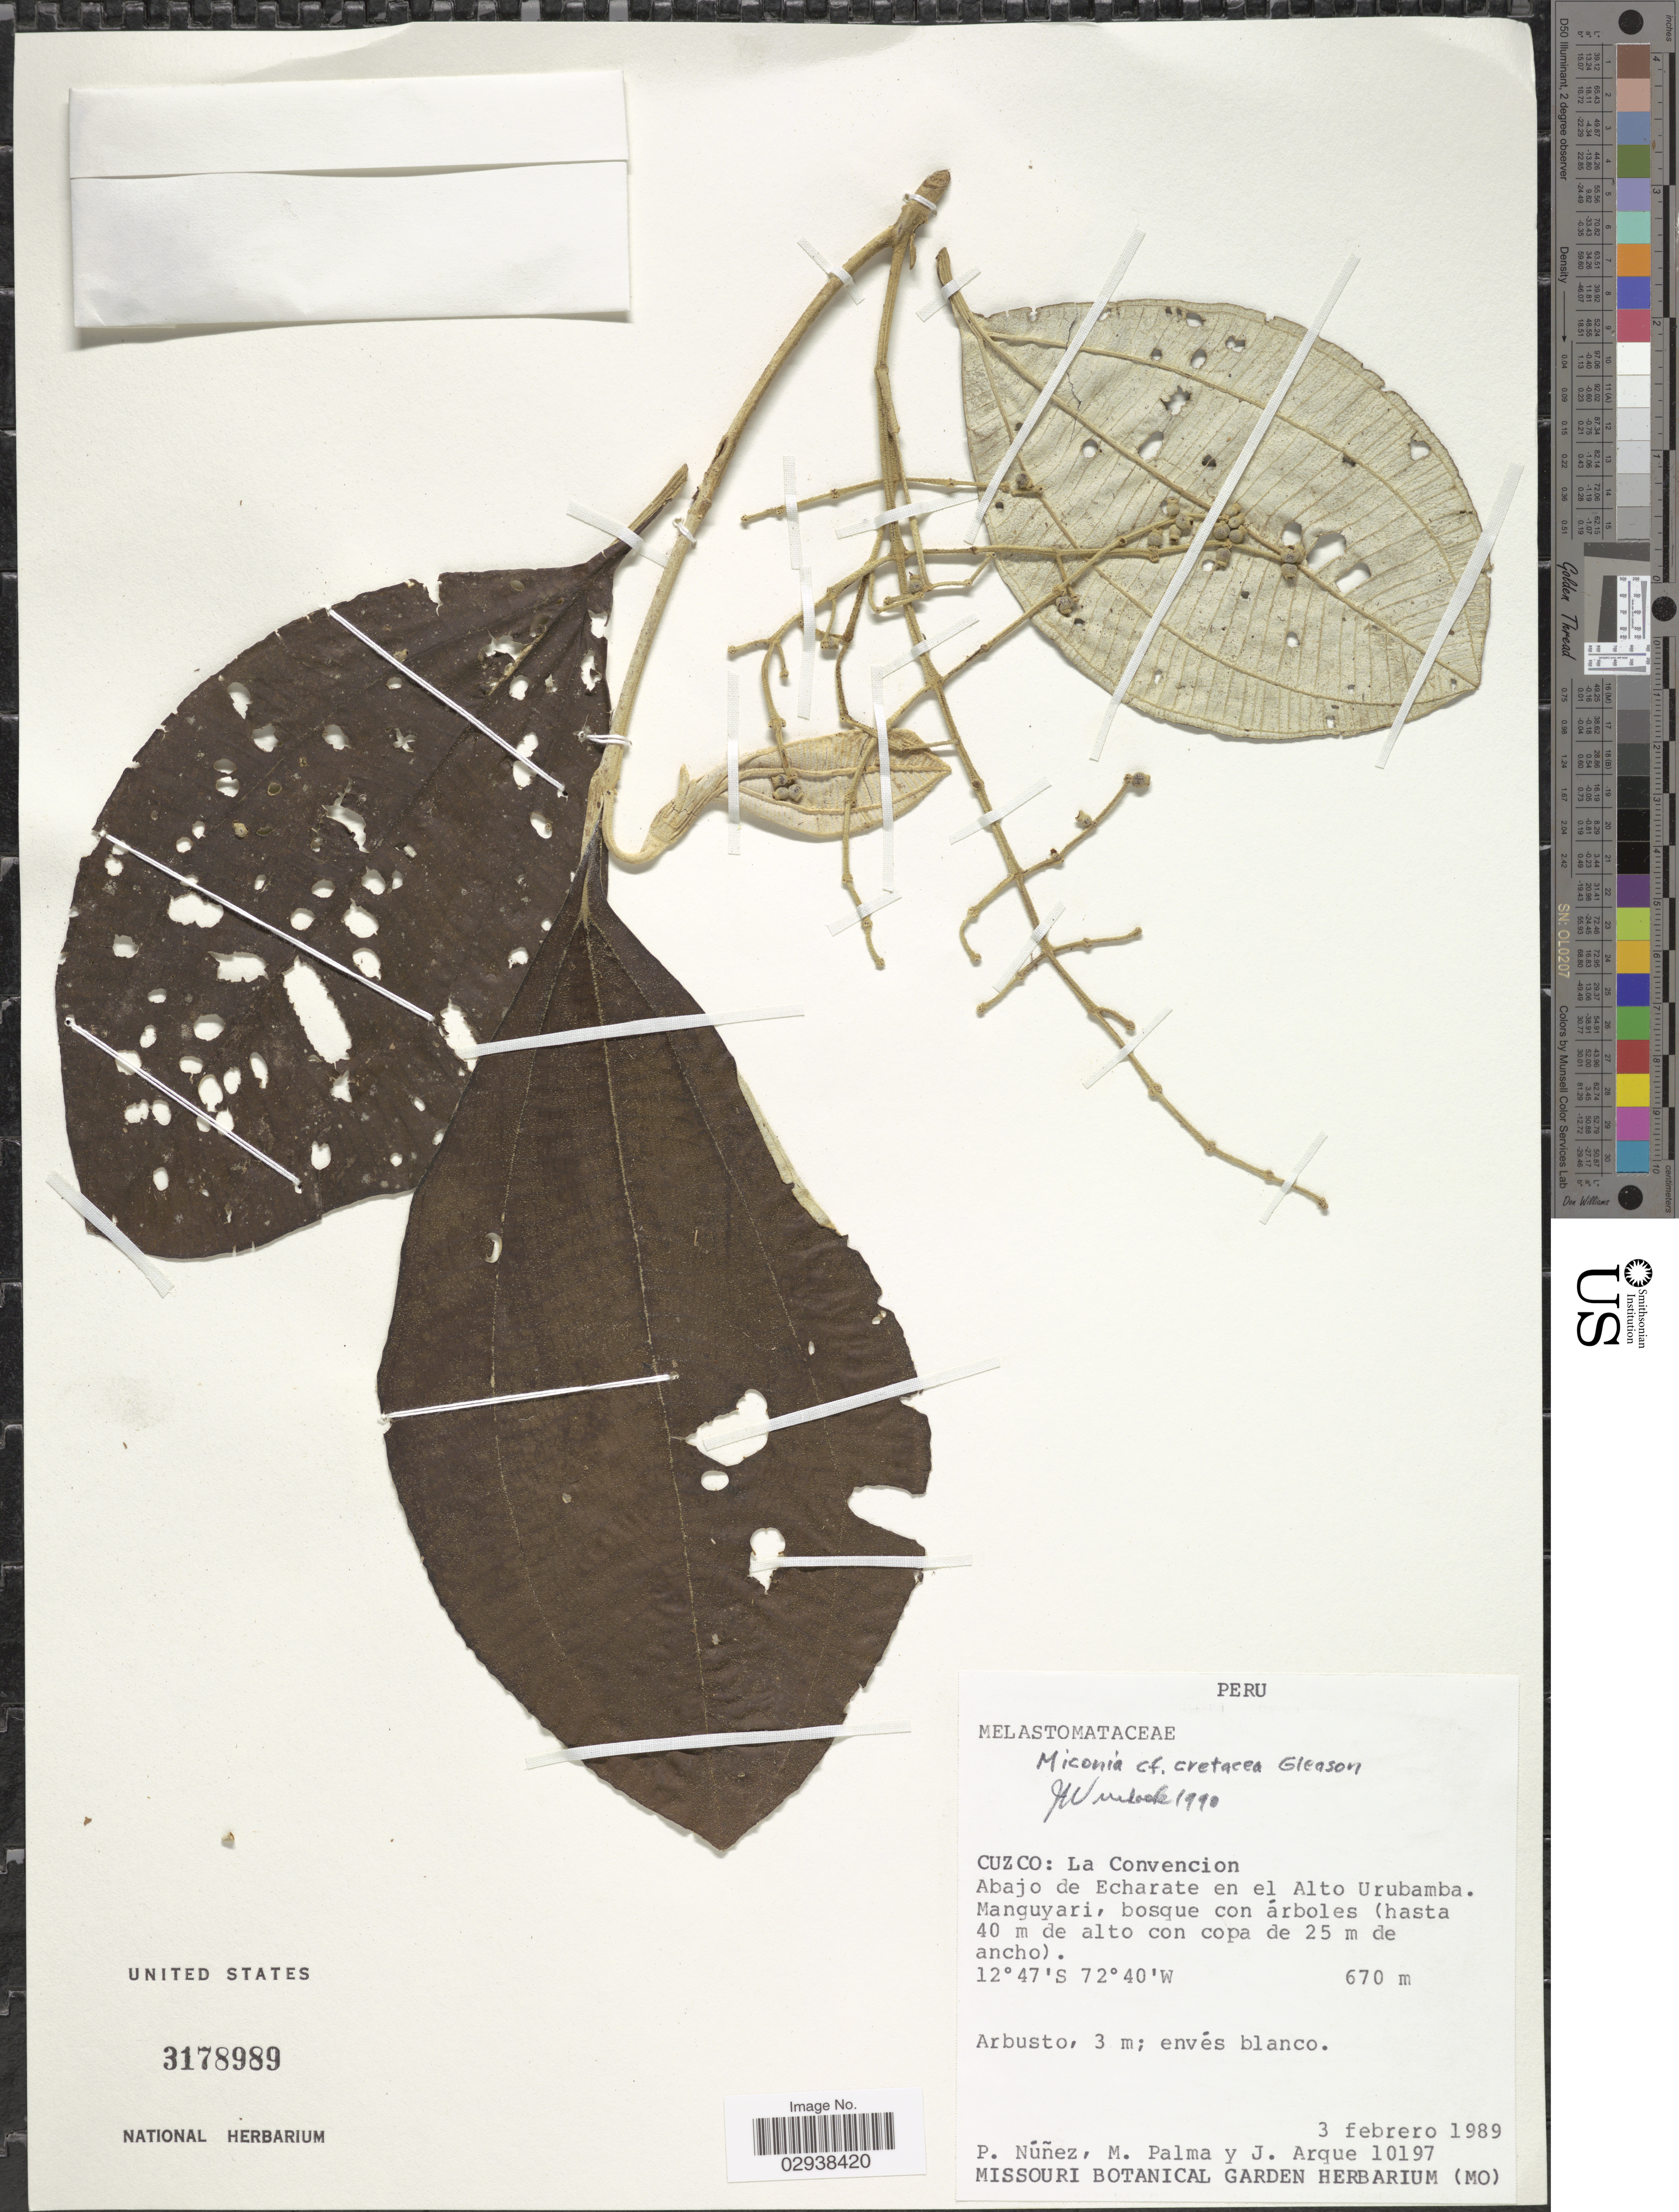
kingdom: Plantae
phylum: Tracheophyta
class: Magnoliopsida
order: Myrtales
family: Melastomataceae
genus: Miconia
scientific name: Miconia cretacea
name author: Gleason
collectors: P. Nuñez V., M. Palma & J. Arque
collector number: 10197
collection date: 1989-02-03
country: Peru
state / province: Cusco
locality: Cuzco: La Convencion, Abajo de Echarate en el Alto Urubamba, Manguyari.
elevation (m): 670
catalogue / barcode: US 3178989